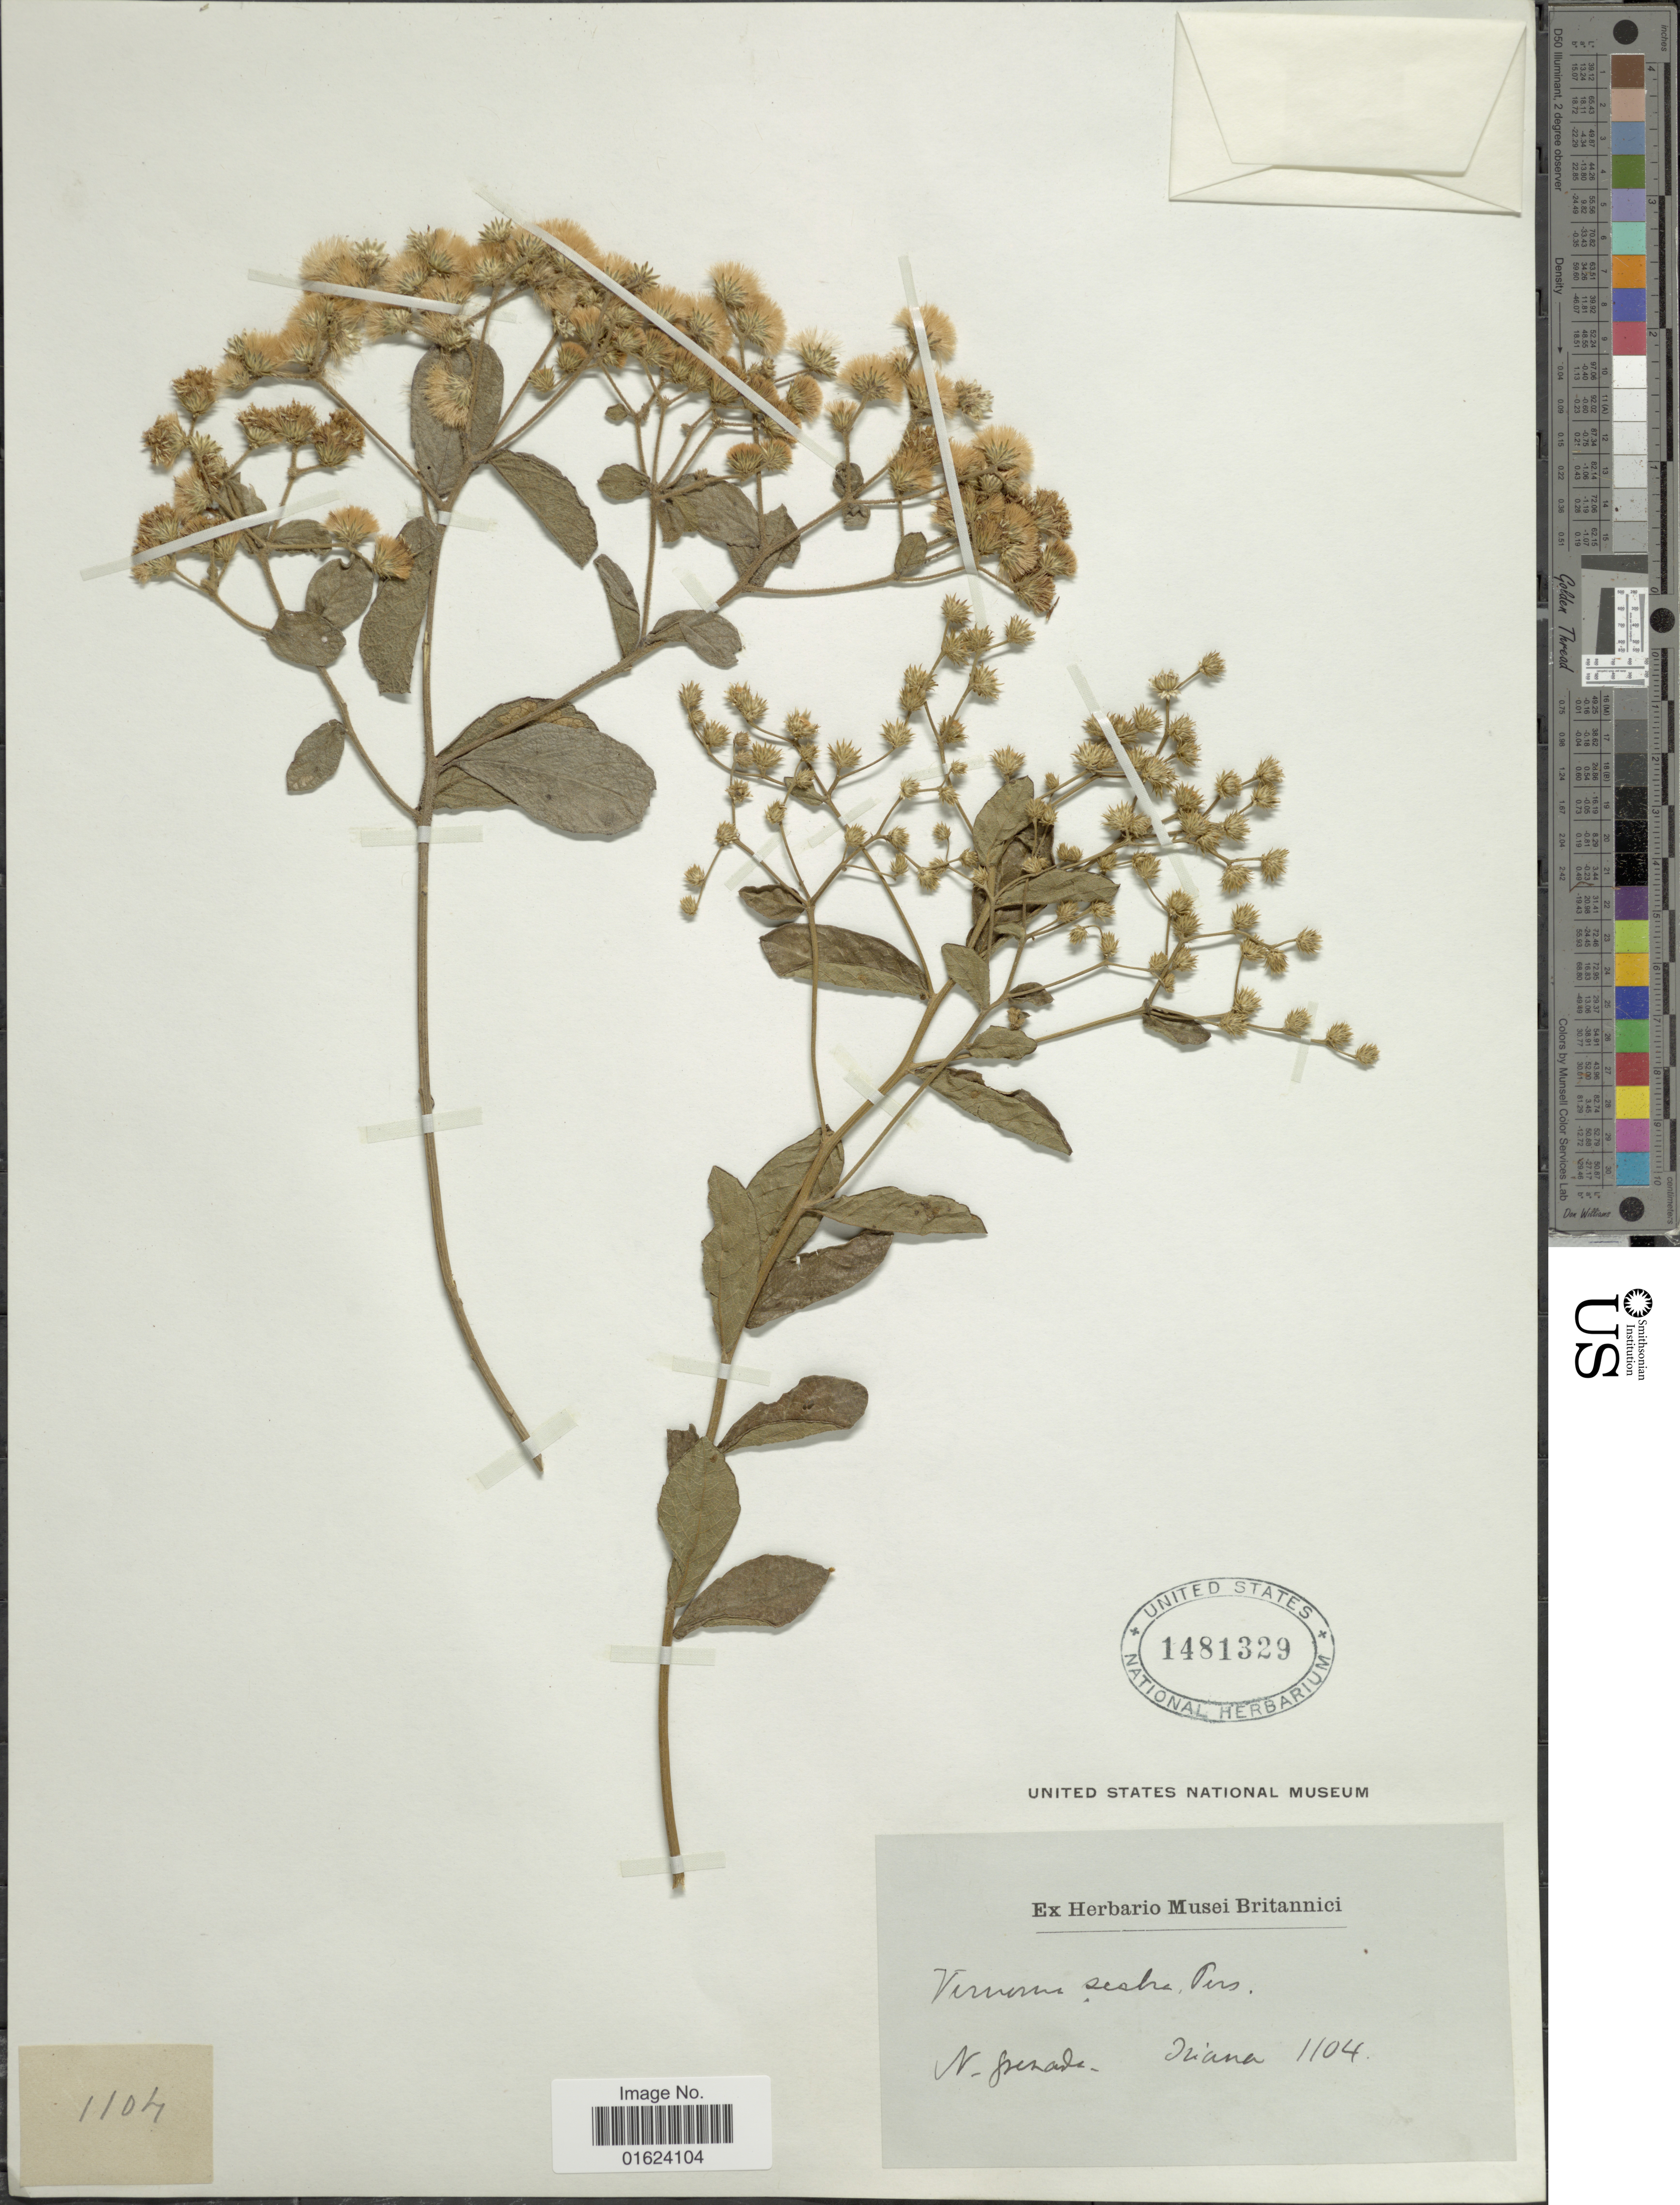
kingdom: Plantae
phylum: Tracheophyta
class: Magnoliopsida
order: Asterales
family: Asteraceae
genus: Vernonia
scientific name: Vernonia brasiliana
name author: (L.) Druce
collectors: J. Triana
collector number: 1104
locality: N. Grenada.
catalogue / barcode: US 1481329